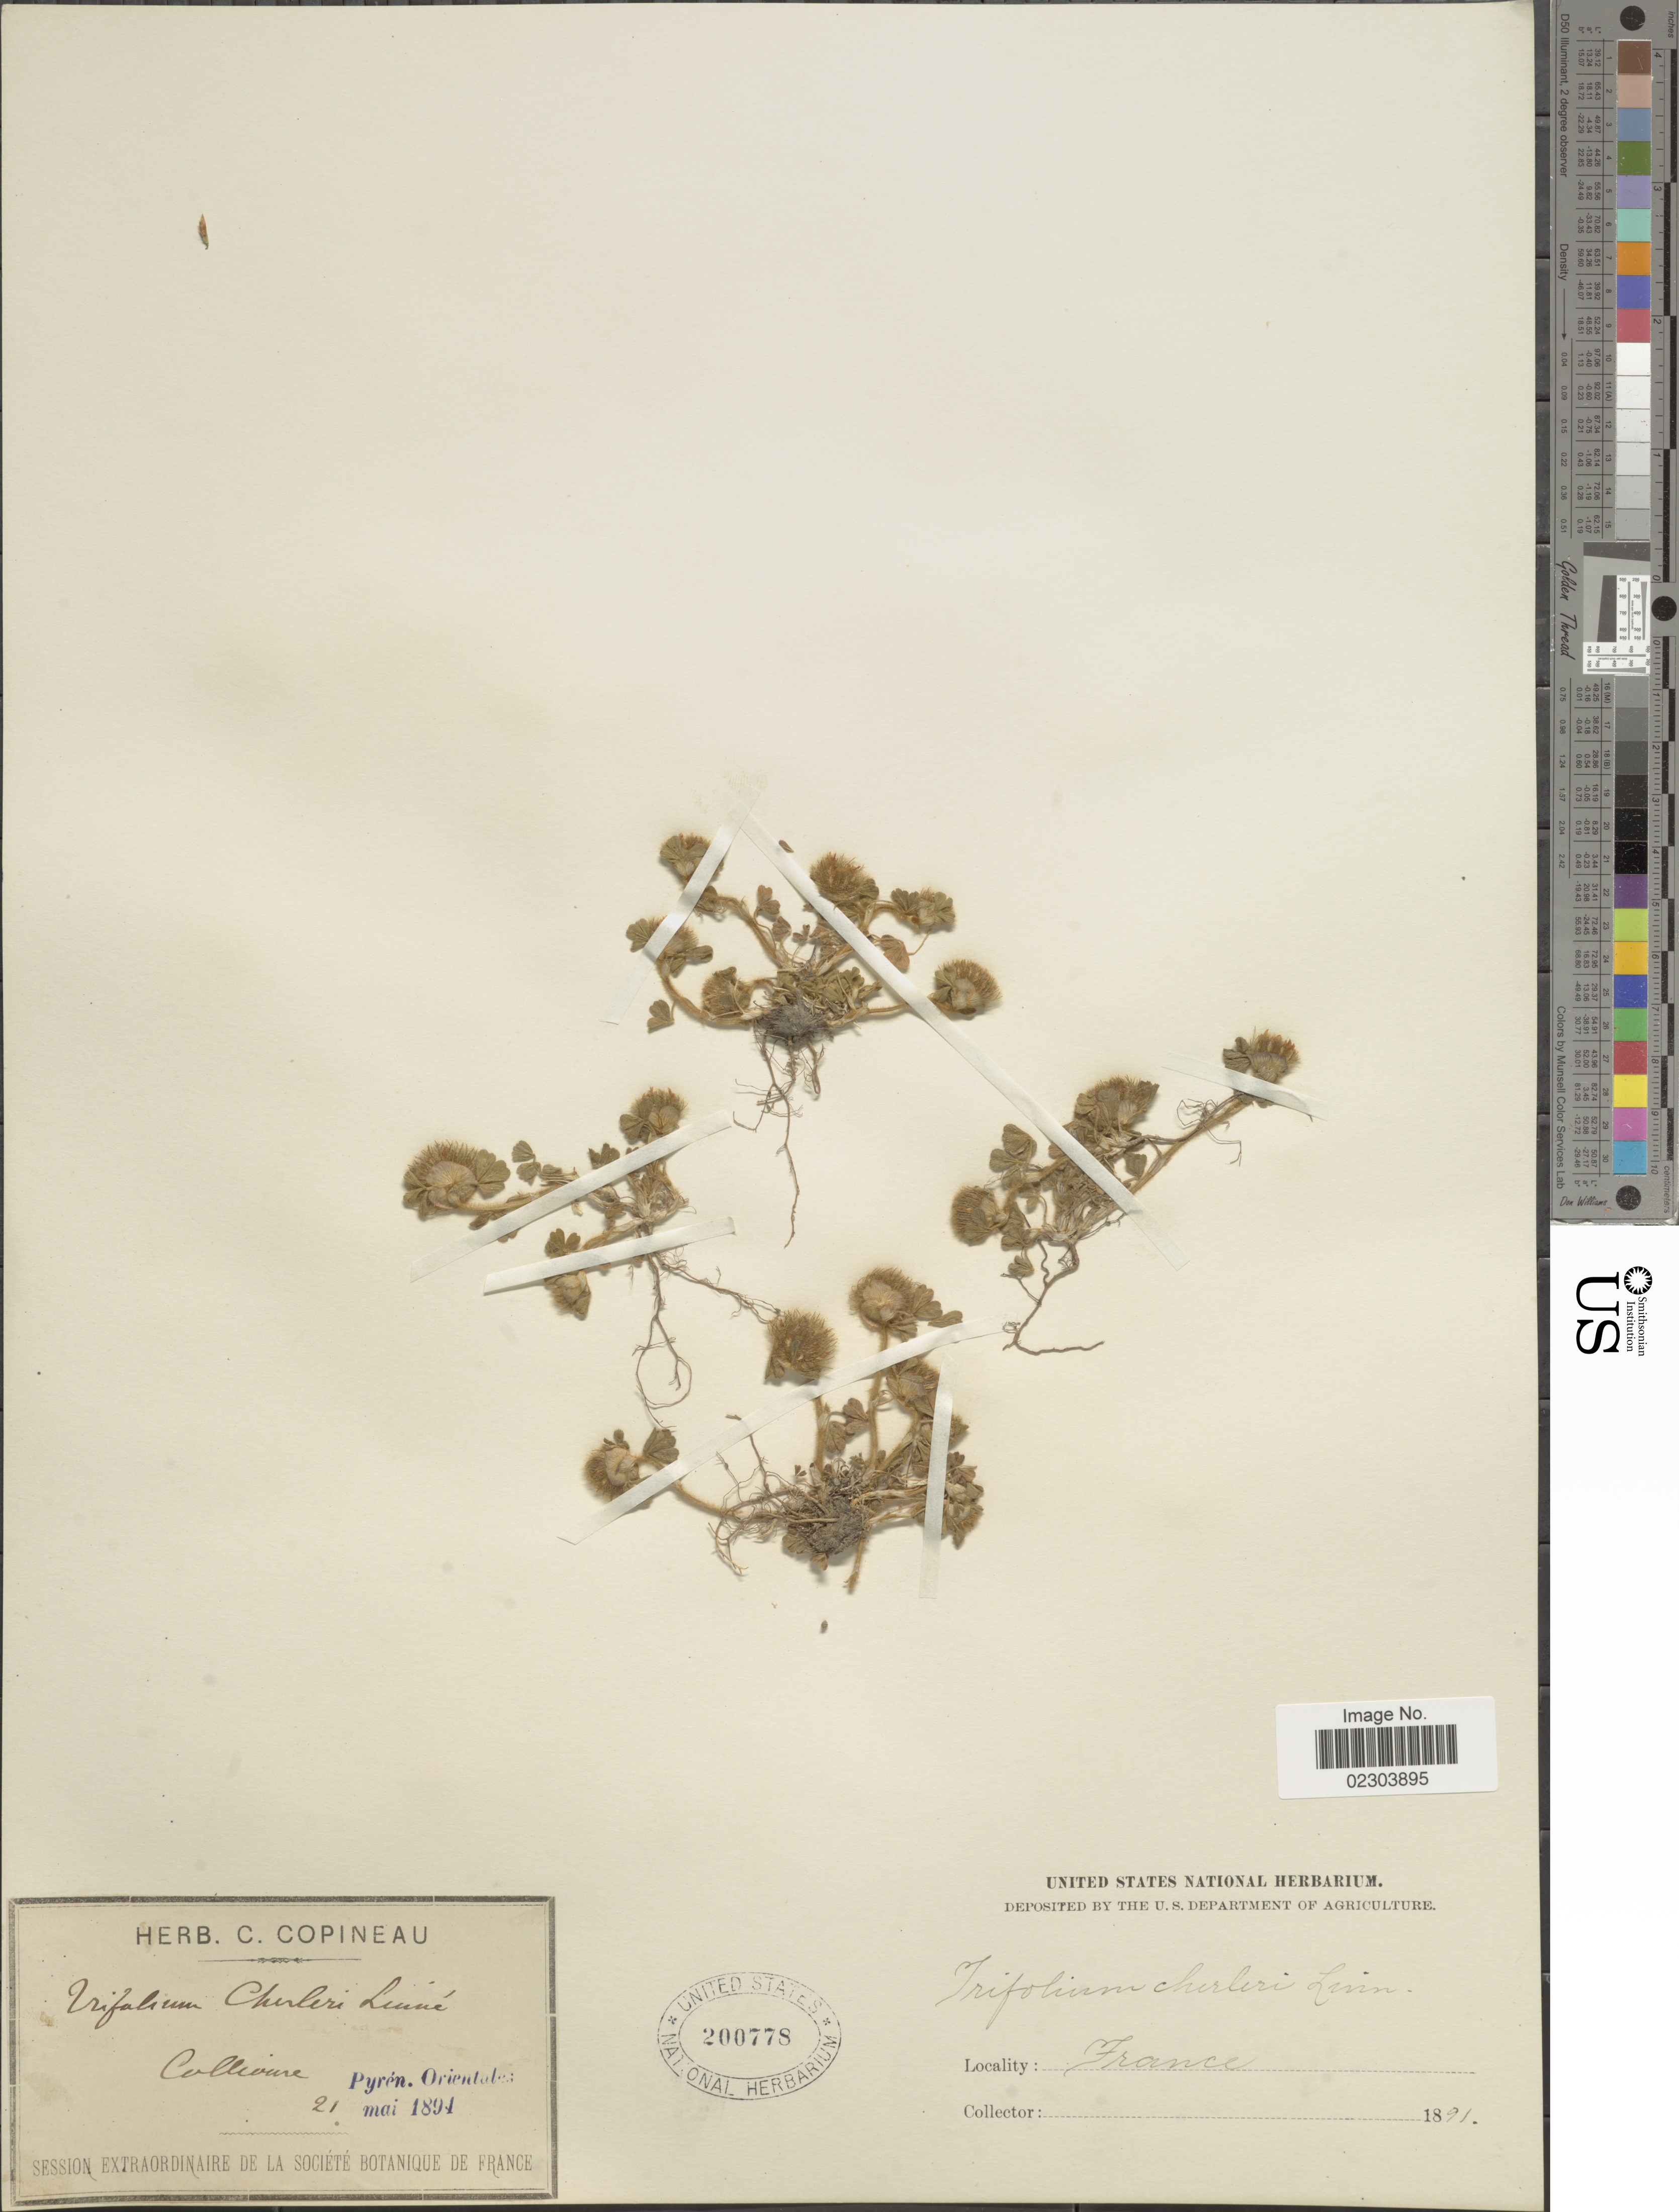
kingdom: Plantae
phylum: Tracheophyta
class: Magnoliopsida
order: Fabales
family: Fabaceae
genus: Trifolium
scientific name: Trifolium cherleri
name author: L.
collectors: C. Copineau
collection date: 1894-05-21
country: France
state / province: Occitanie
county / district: Pyrénées-Orientales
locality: Collioure, Pyren. Orientales [Pyrénées-Orientales]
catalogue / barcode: US 200778